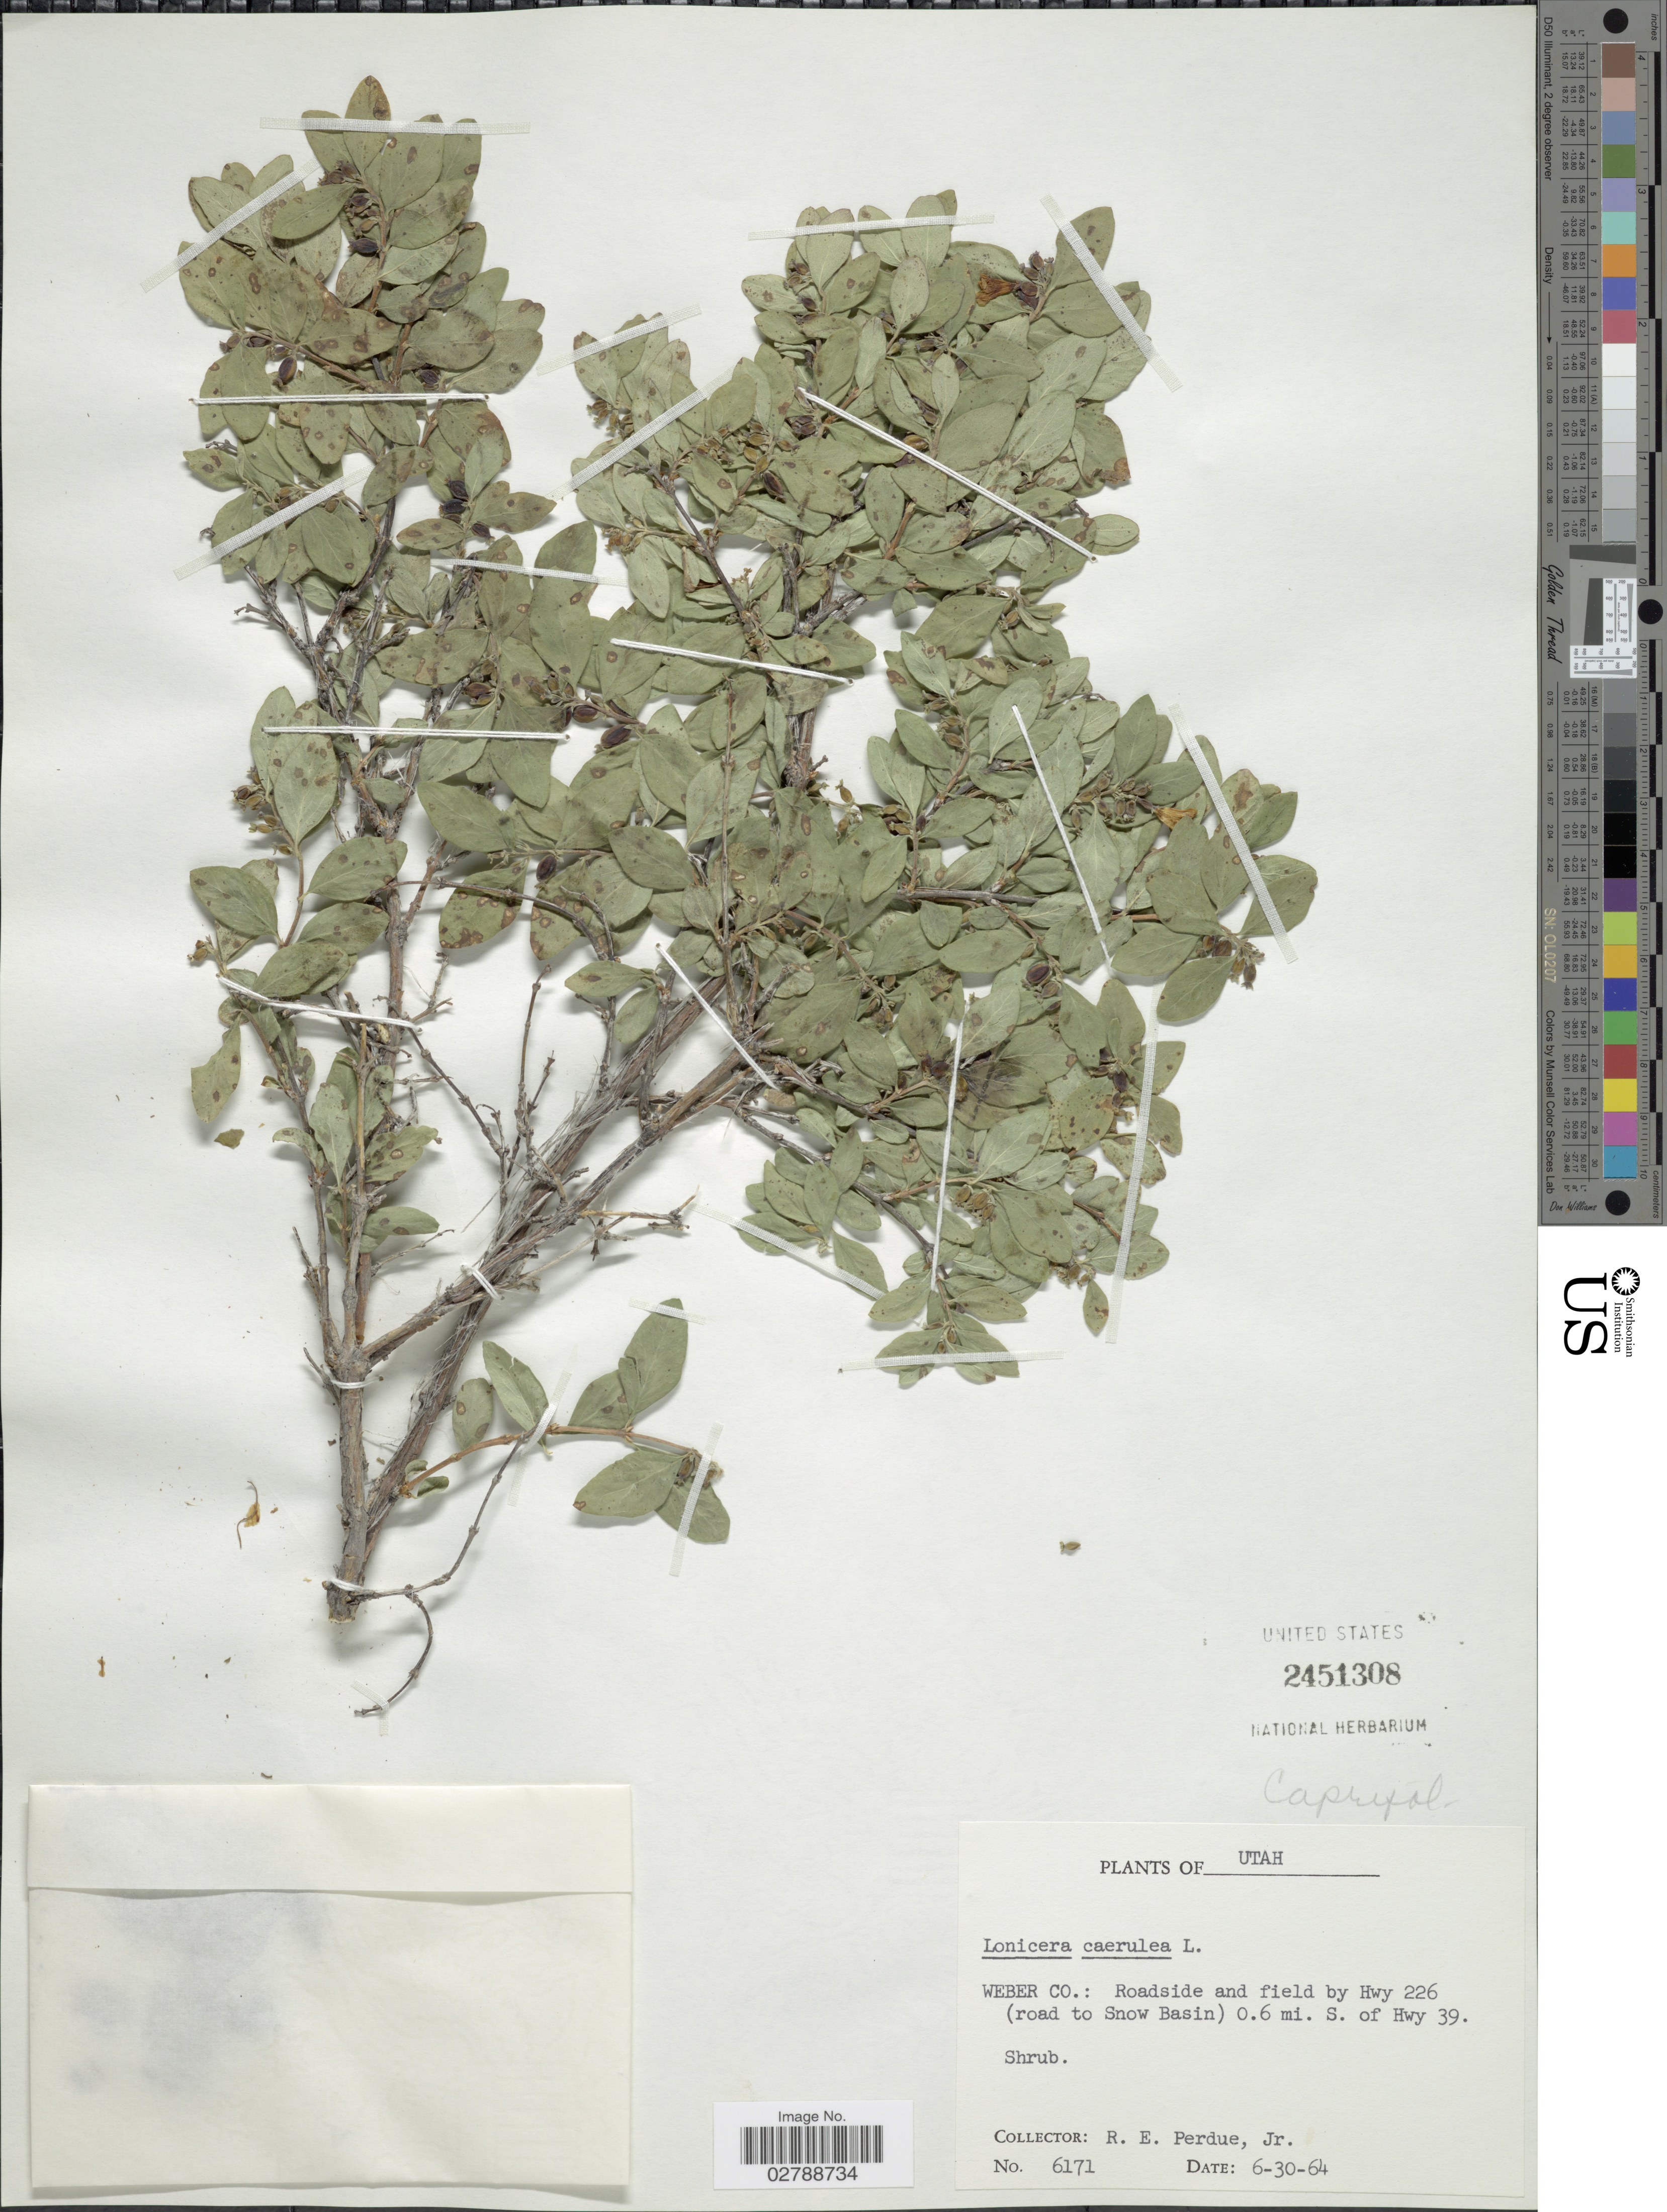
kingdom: Plantae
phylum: Tracheophyta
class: Magnoliopsida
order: Dipsacales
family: Caprifoliaceae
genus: Lonicera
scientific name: Lonicera caerulea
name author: L.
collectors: R. E. Perdue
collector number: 6171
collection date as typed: Transcribed d/m/y: 30/6/64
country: United States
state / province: Utah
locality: Weber Co.: Roadside and field by Hwy 226 (road to Snow Basin) 0.6 mi. S. of Hwy 39.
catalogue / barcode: US 2451308